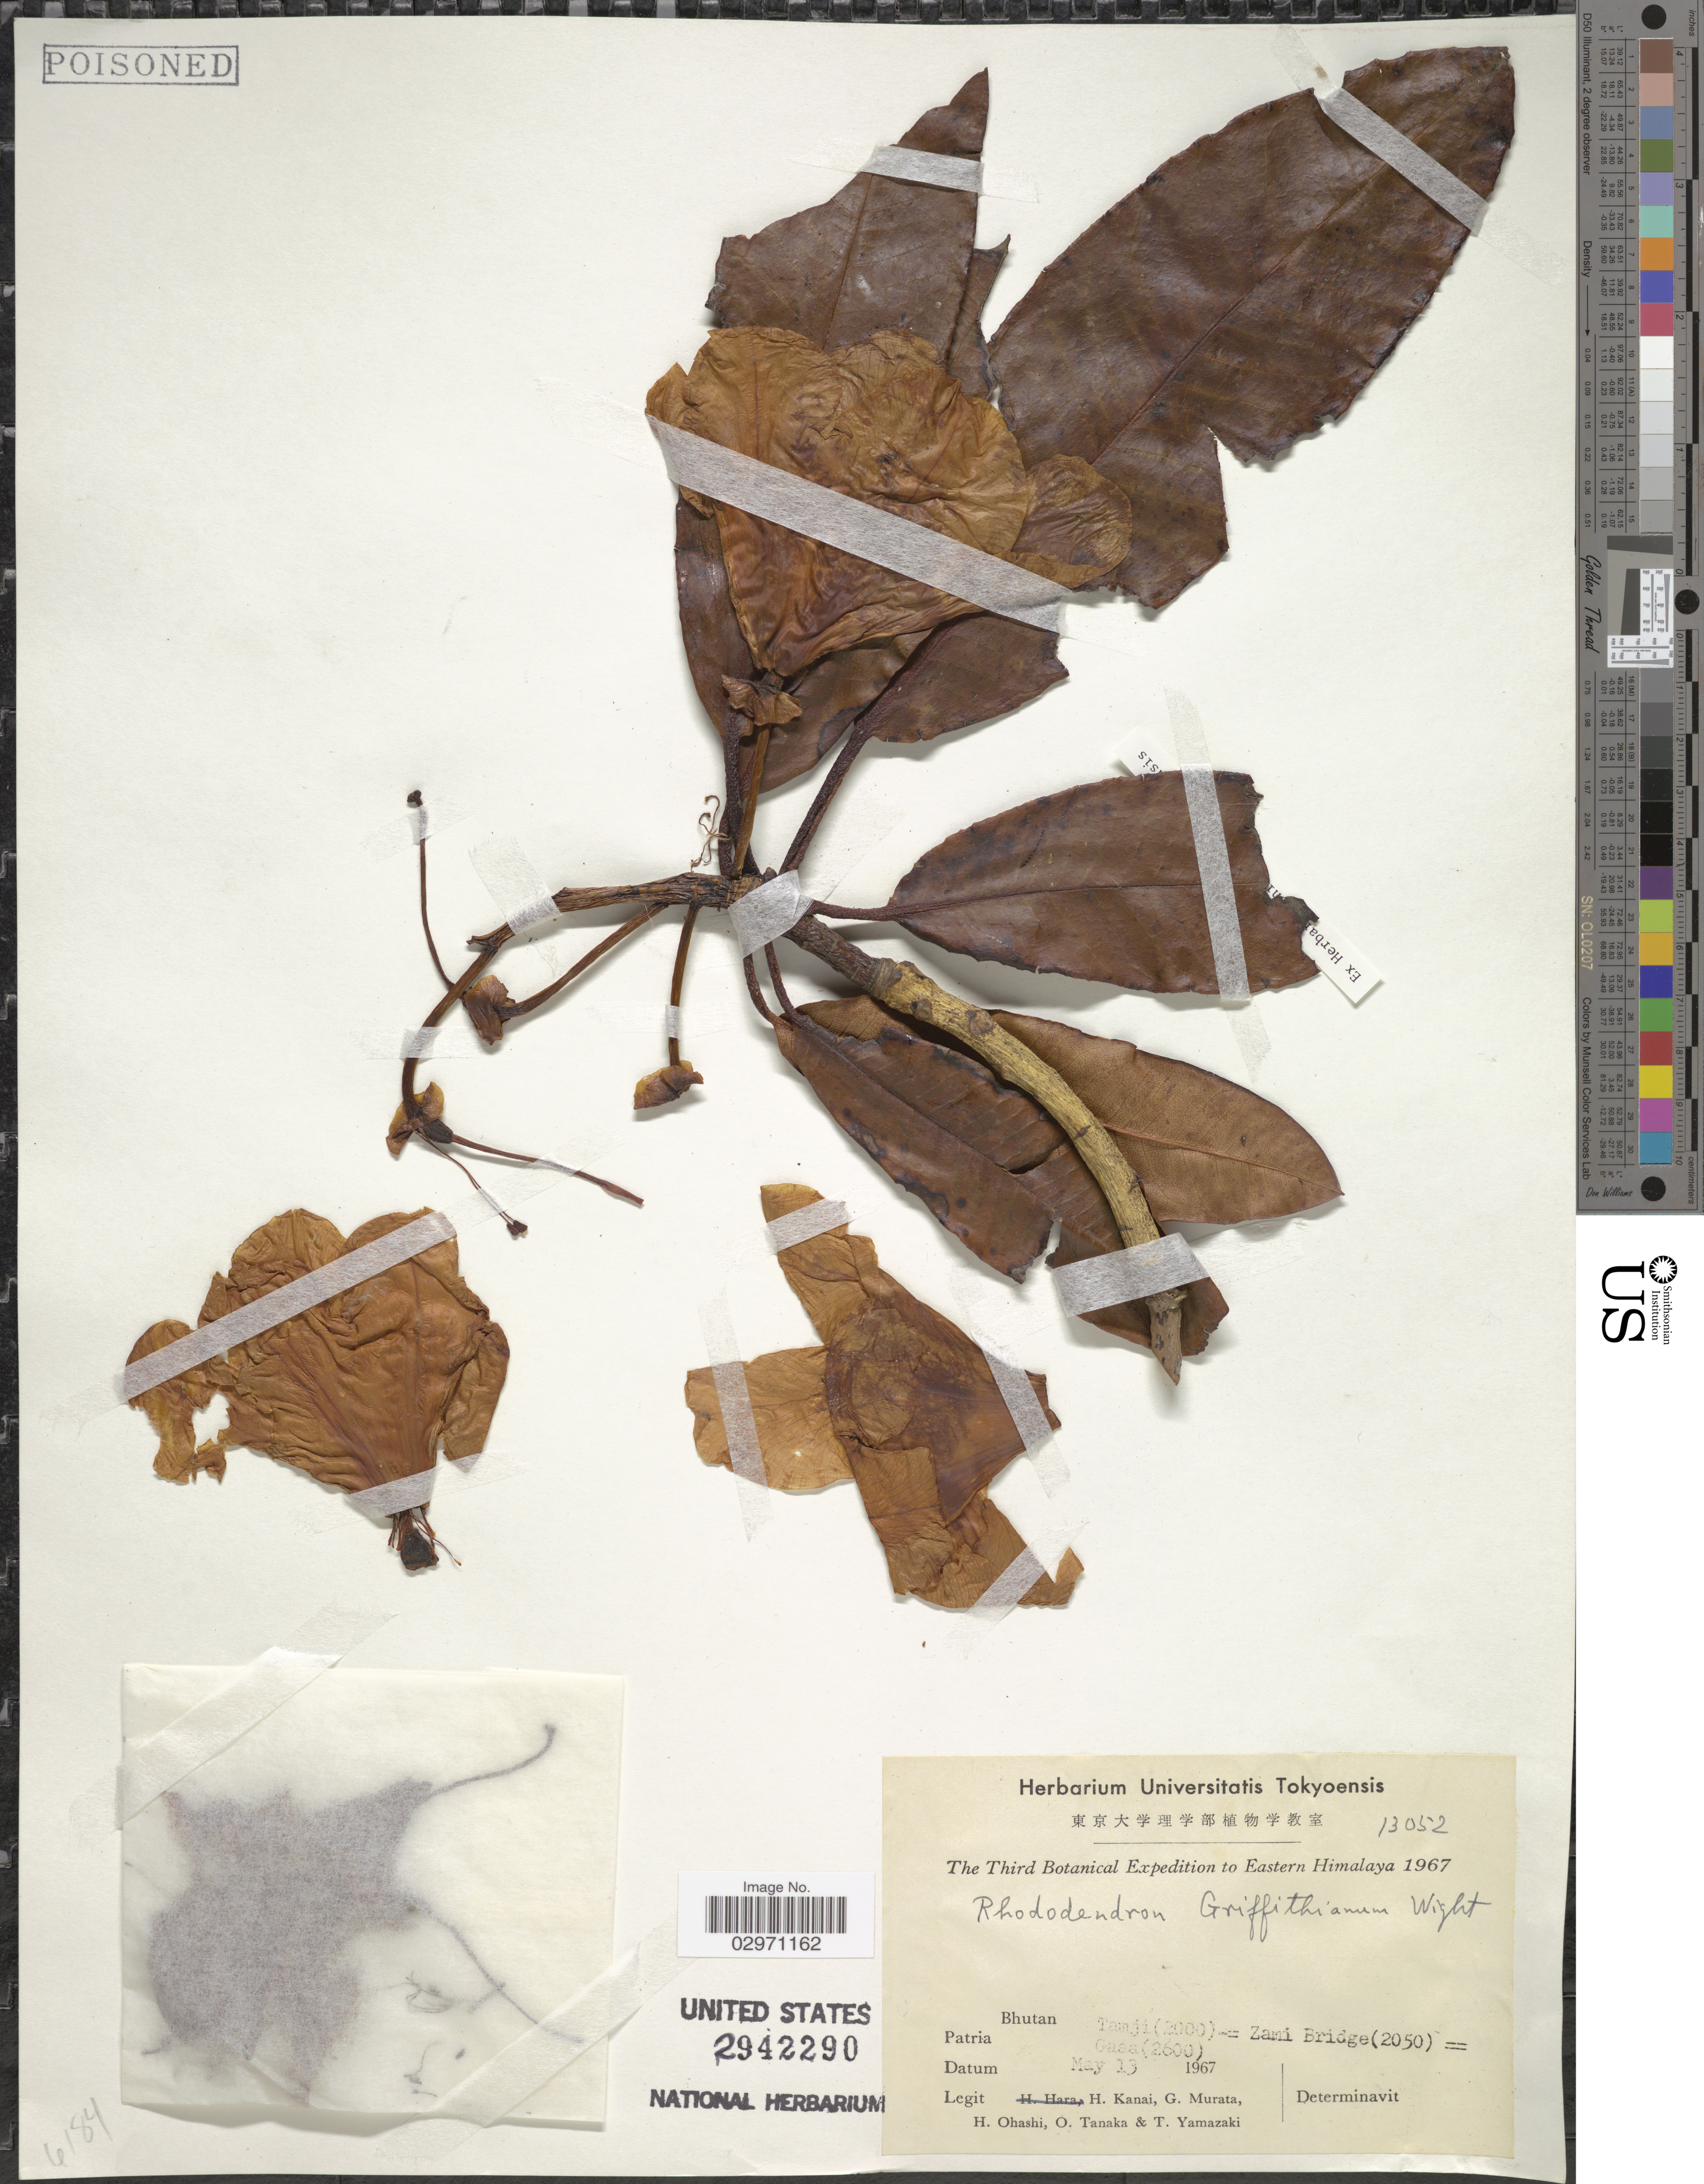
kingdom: Plantae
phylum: Tracheophyta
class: Magnoliopsida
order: Ericales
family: Ericaceae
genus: Rhododendron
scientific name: Rhododendron griffithianum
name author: Wight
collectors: H. Kanai, G. Murata, H. Ohashi, O. Tanaka & T. Yamazaki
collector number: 13052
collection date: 1967-04-13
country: Bhutan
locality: Tamji - Zami -- Zami Bridge -- Gasa. Eastern Himalaya.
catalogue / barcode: US 2942290